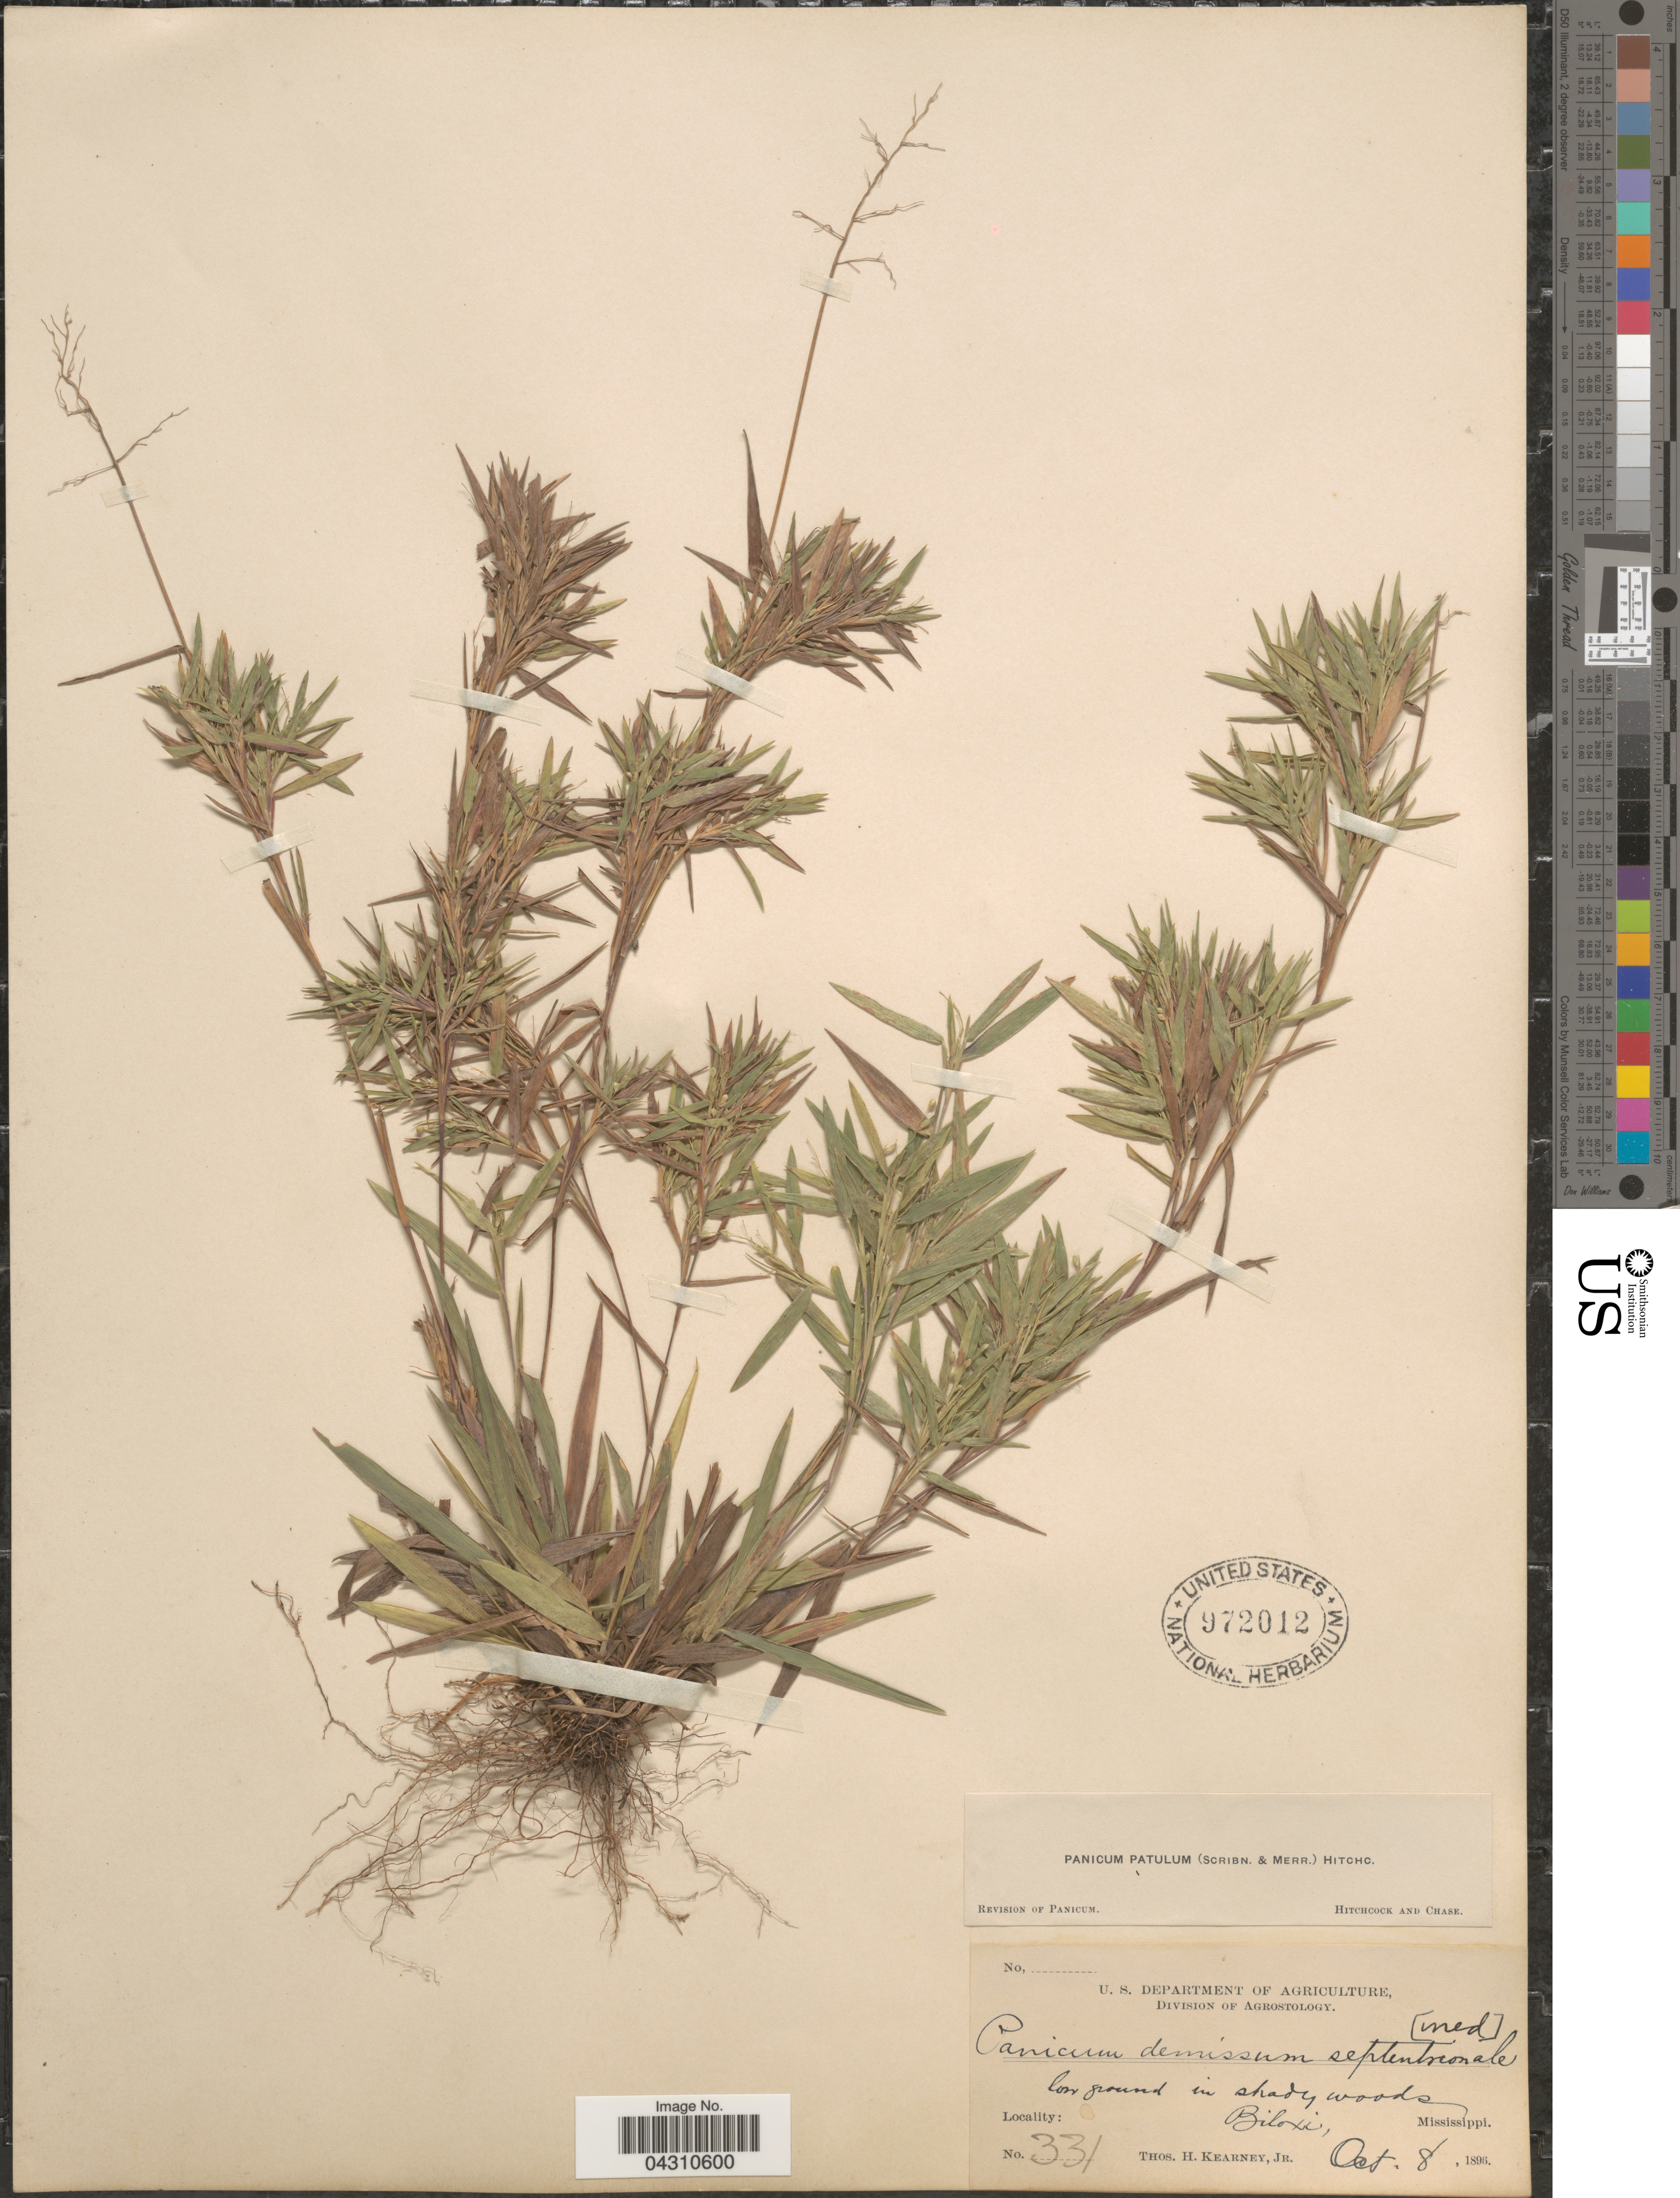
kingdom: Plantae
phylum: Tracheophyta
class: Liliopsida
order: Poales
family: Poaceae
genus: Dichanthelium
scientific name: Dichanthelium portoricense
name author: (Desv. ex Ham.) B.F. Hansen & Wunderlin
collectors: T. H. Kearney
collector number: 331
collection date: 1896-10-08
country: United States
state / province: Mississippi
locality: Low ground in shady woods. Biloxi.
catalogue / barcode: US 972012